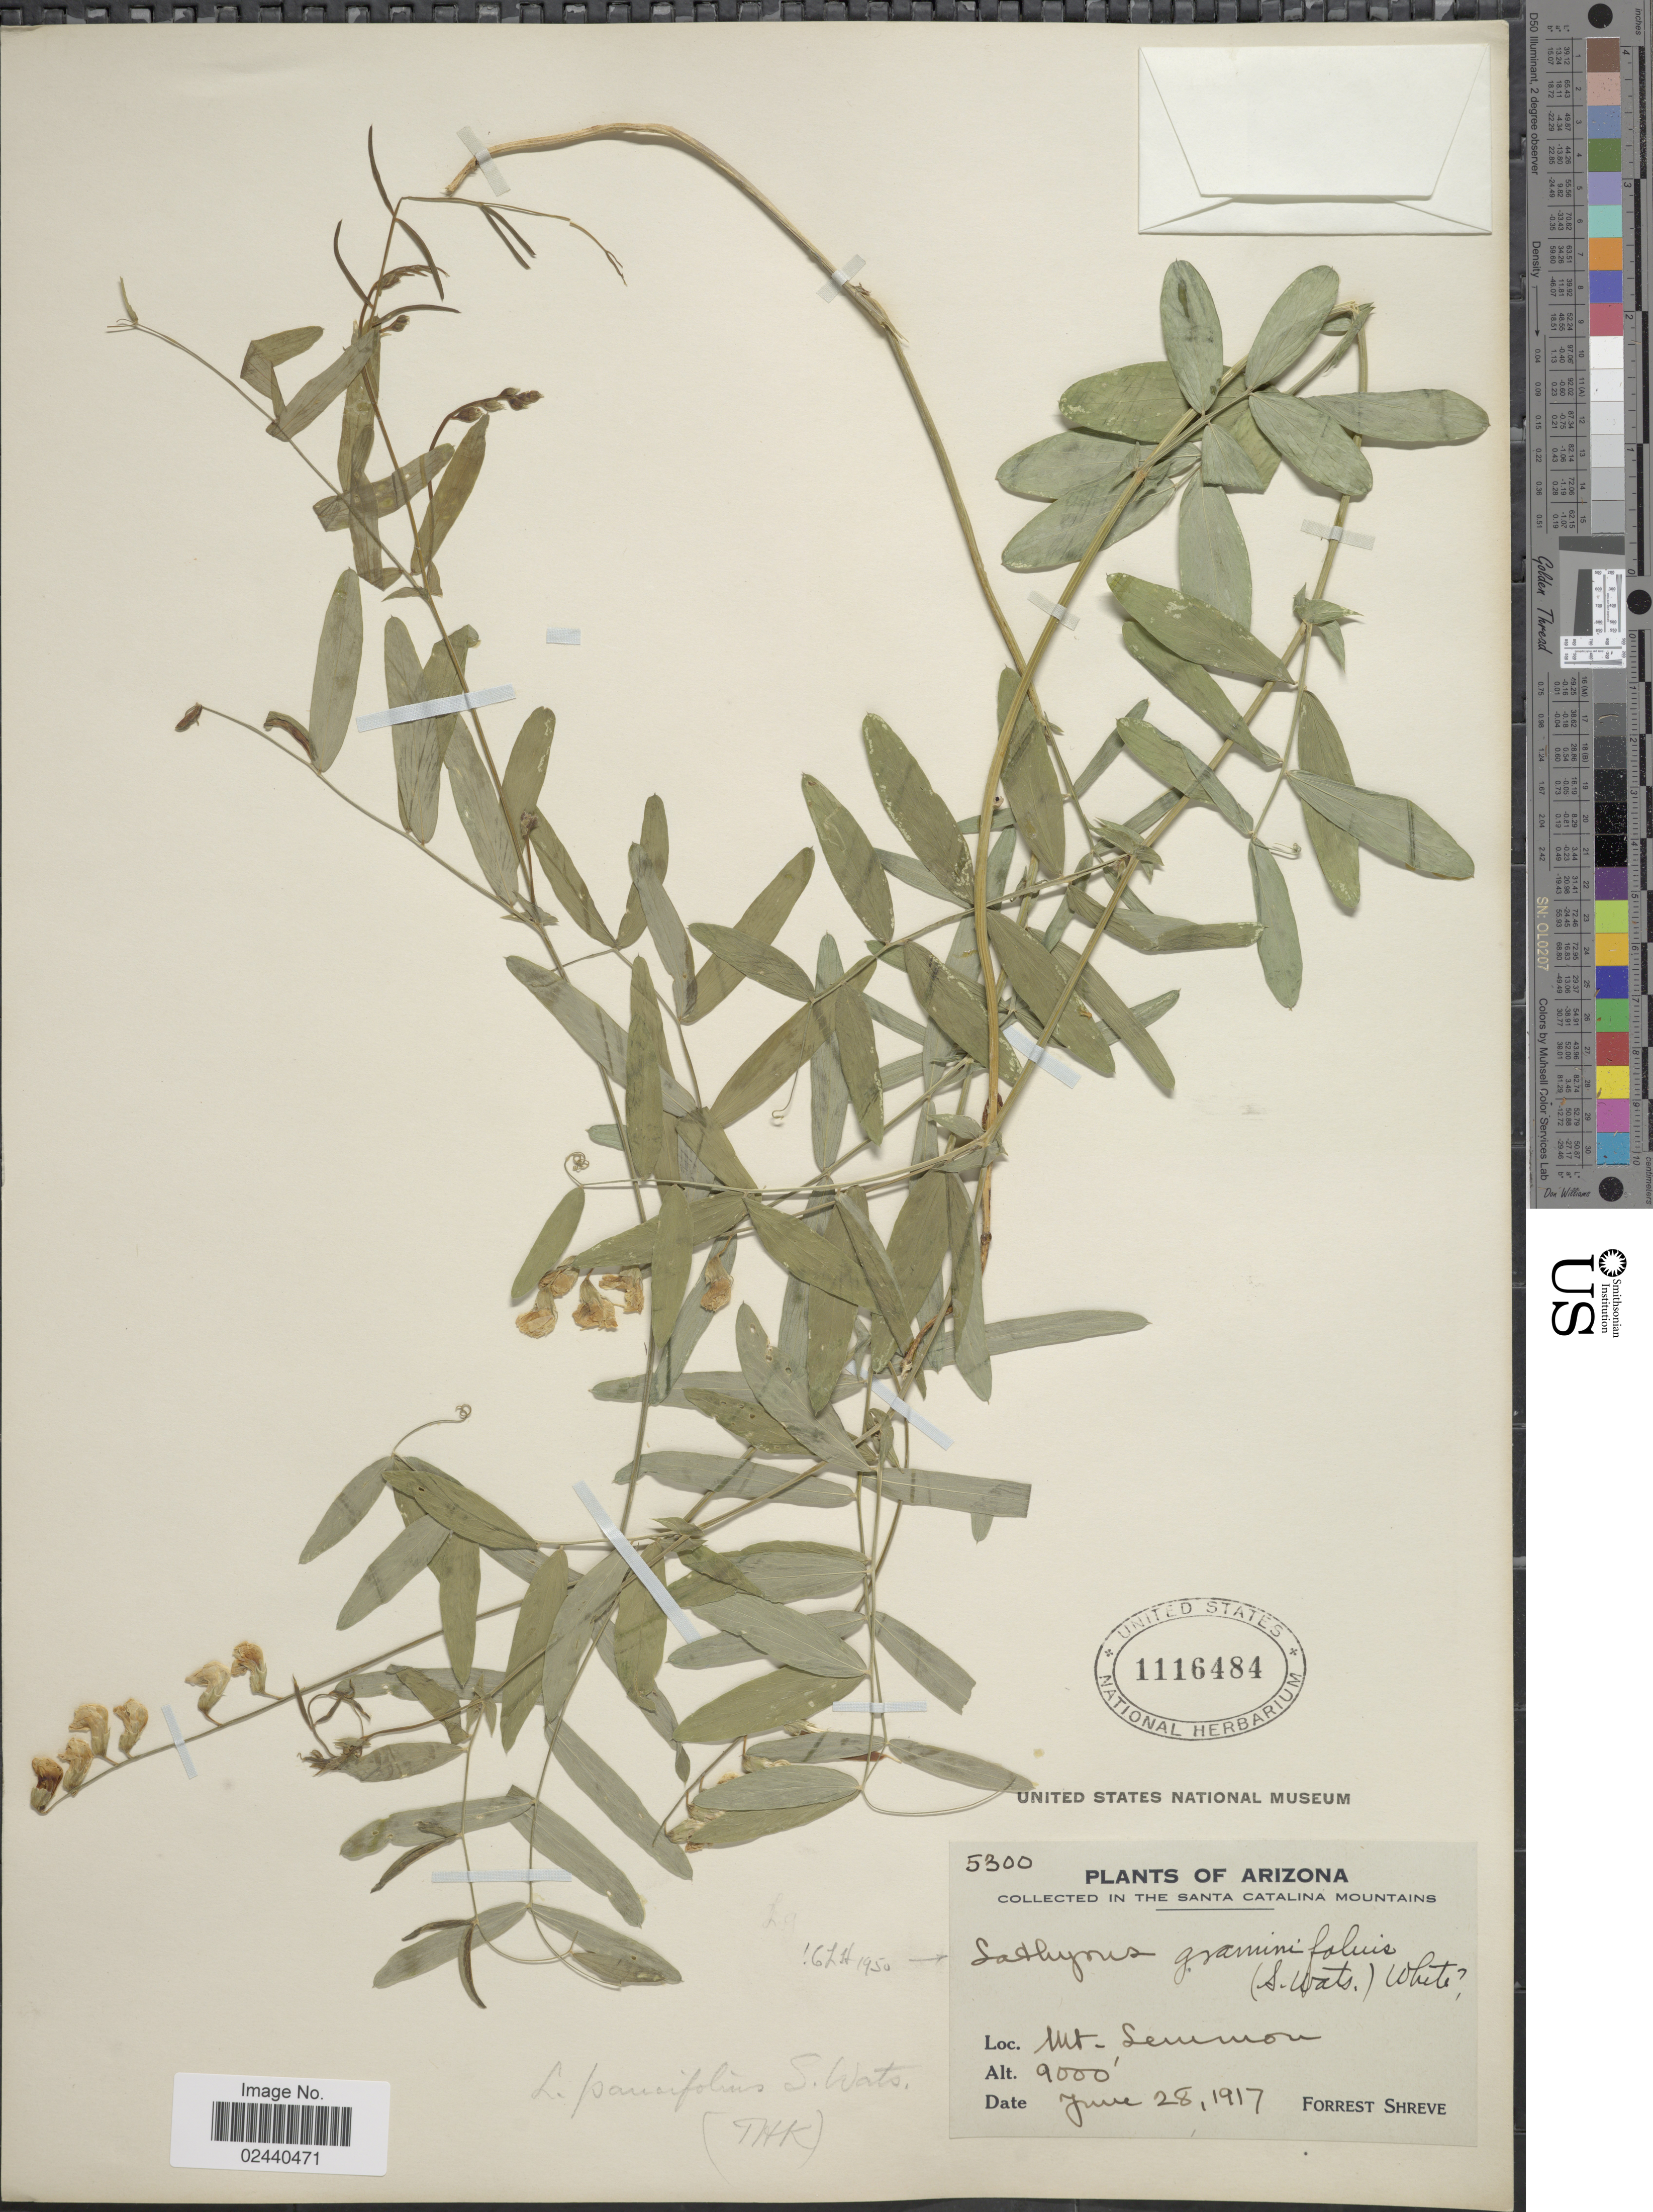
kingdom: Plantae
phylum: Tracheophyta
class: Magnoliopsida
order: Fabales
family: Fabaceae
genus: Lathyrus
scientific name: Lathyrus graminifolius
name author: (S. Watson) T.G. White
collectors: F. Shreve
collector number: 5300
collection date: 1917-06-28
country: United States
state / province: Arizona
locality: In the Santa Catalina Mountains. Mt. Semmon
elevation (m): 2743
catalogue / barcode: US 1116484